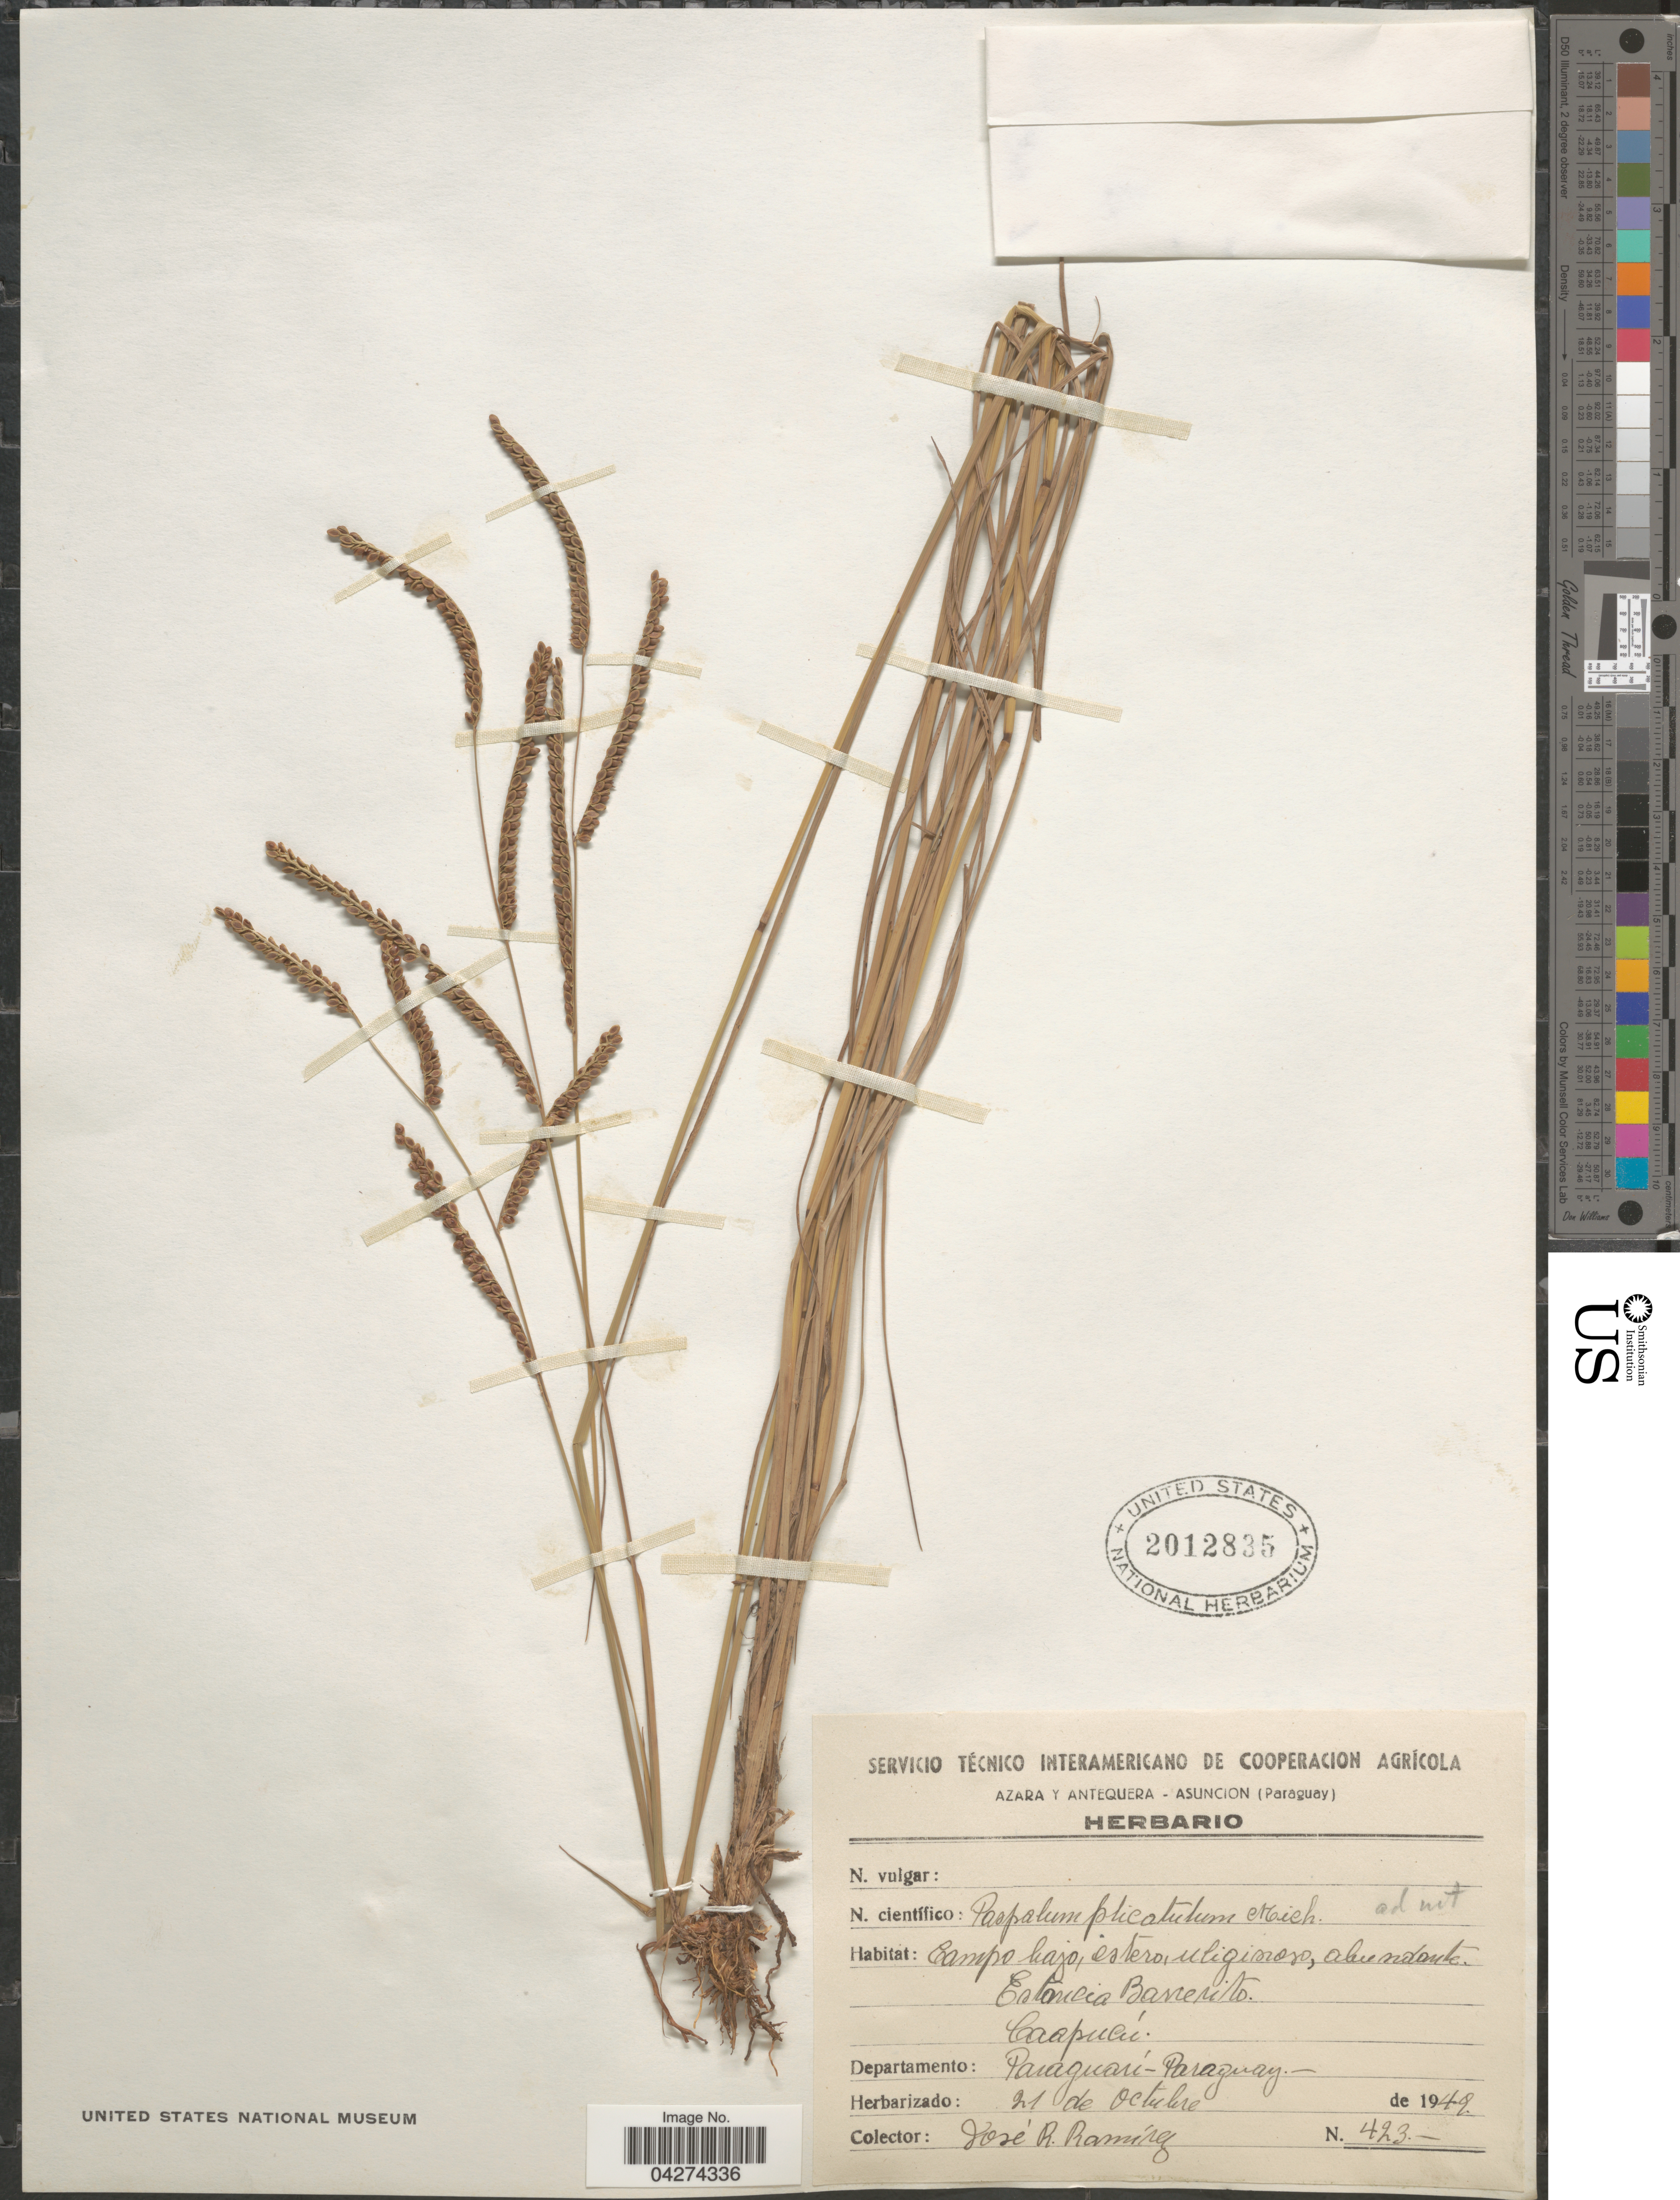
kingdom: Plantae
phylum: Tracheophyta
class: Liliopsida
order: Poales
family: Poaceae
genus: Paspalum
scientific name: Paspalum plicatulum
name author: Michx.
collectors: J. Ramírez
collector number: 423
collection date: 1949-10-21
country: Paraguay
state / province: Paraguari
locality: Estancia Barrecito. Caapucú. Departamento: Paraguarí.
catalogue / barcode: US 2012835